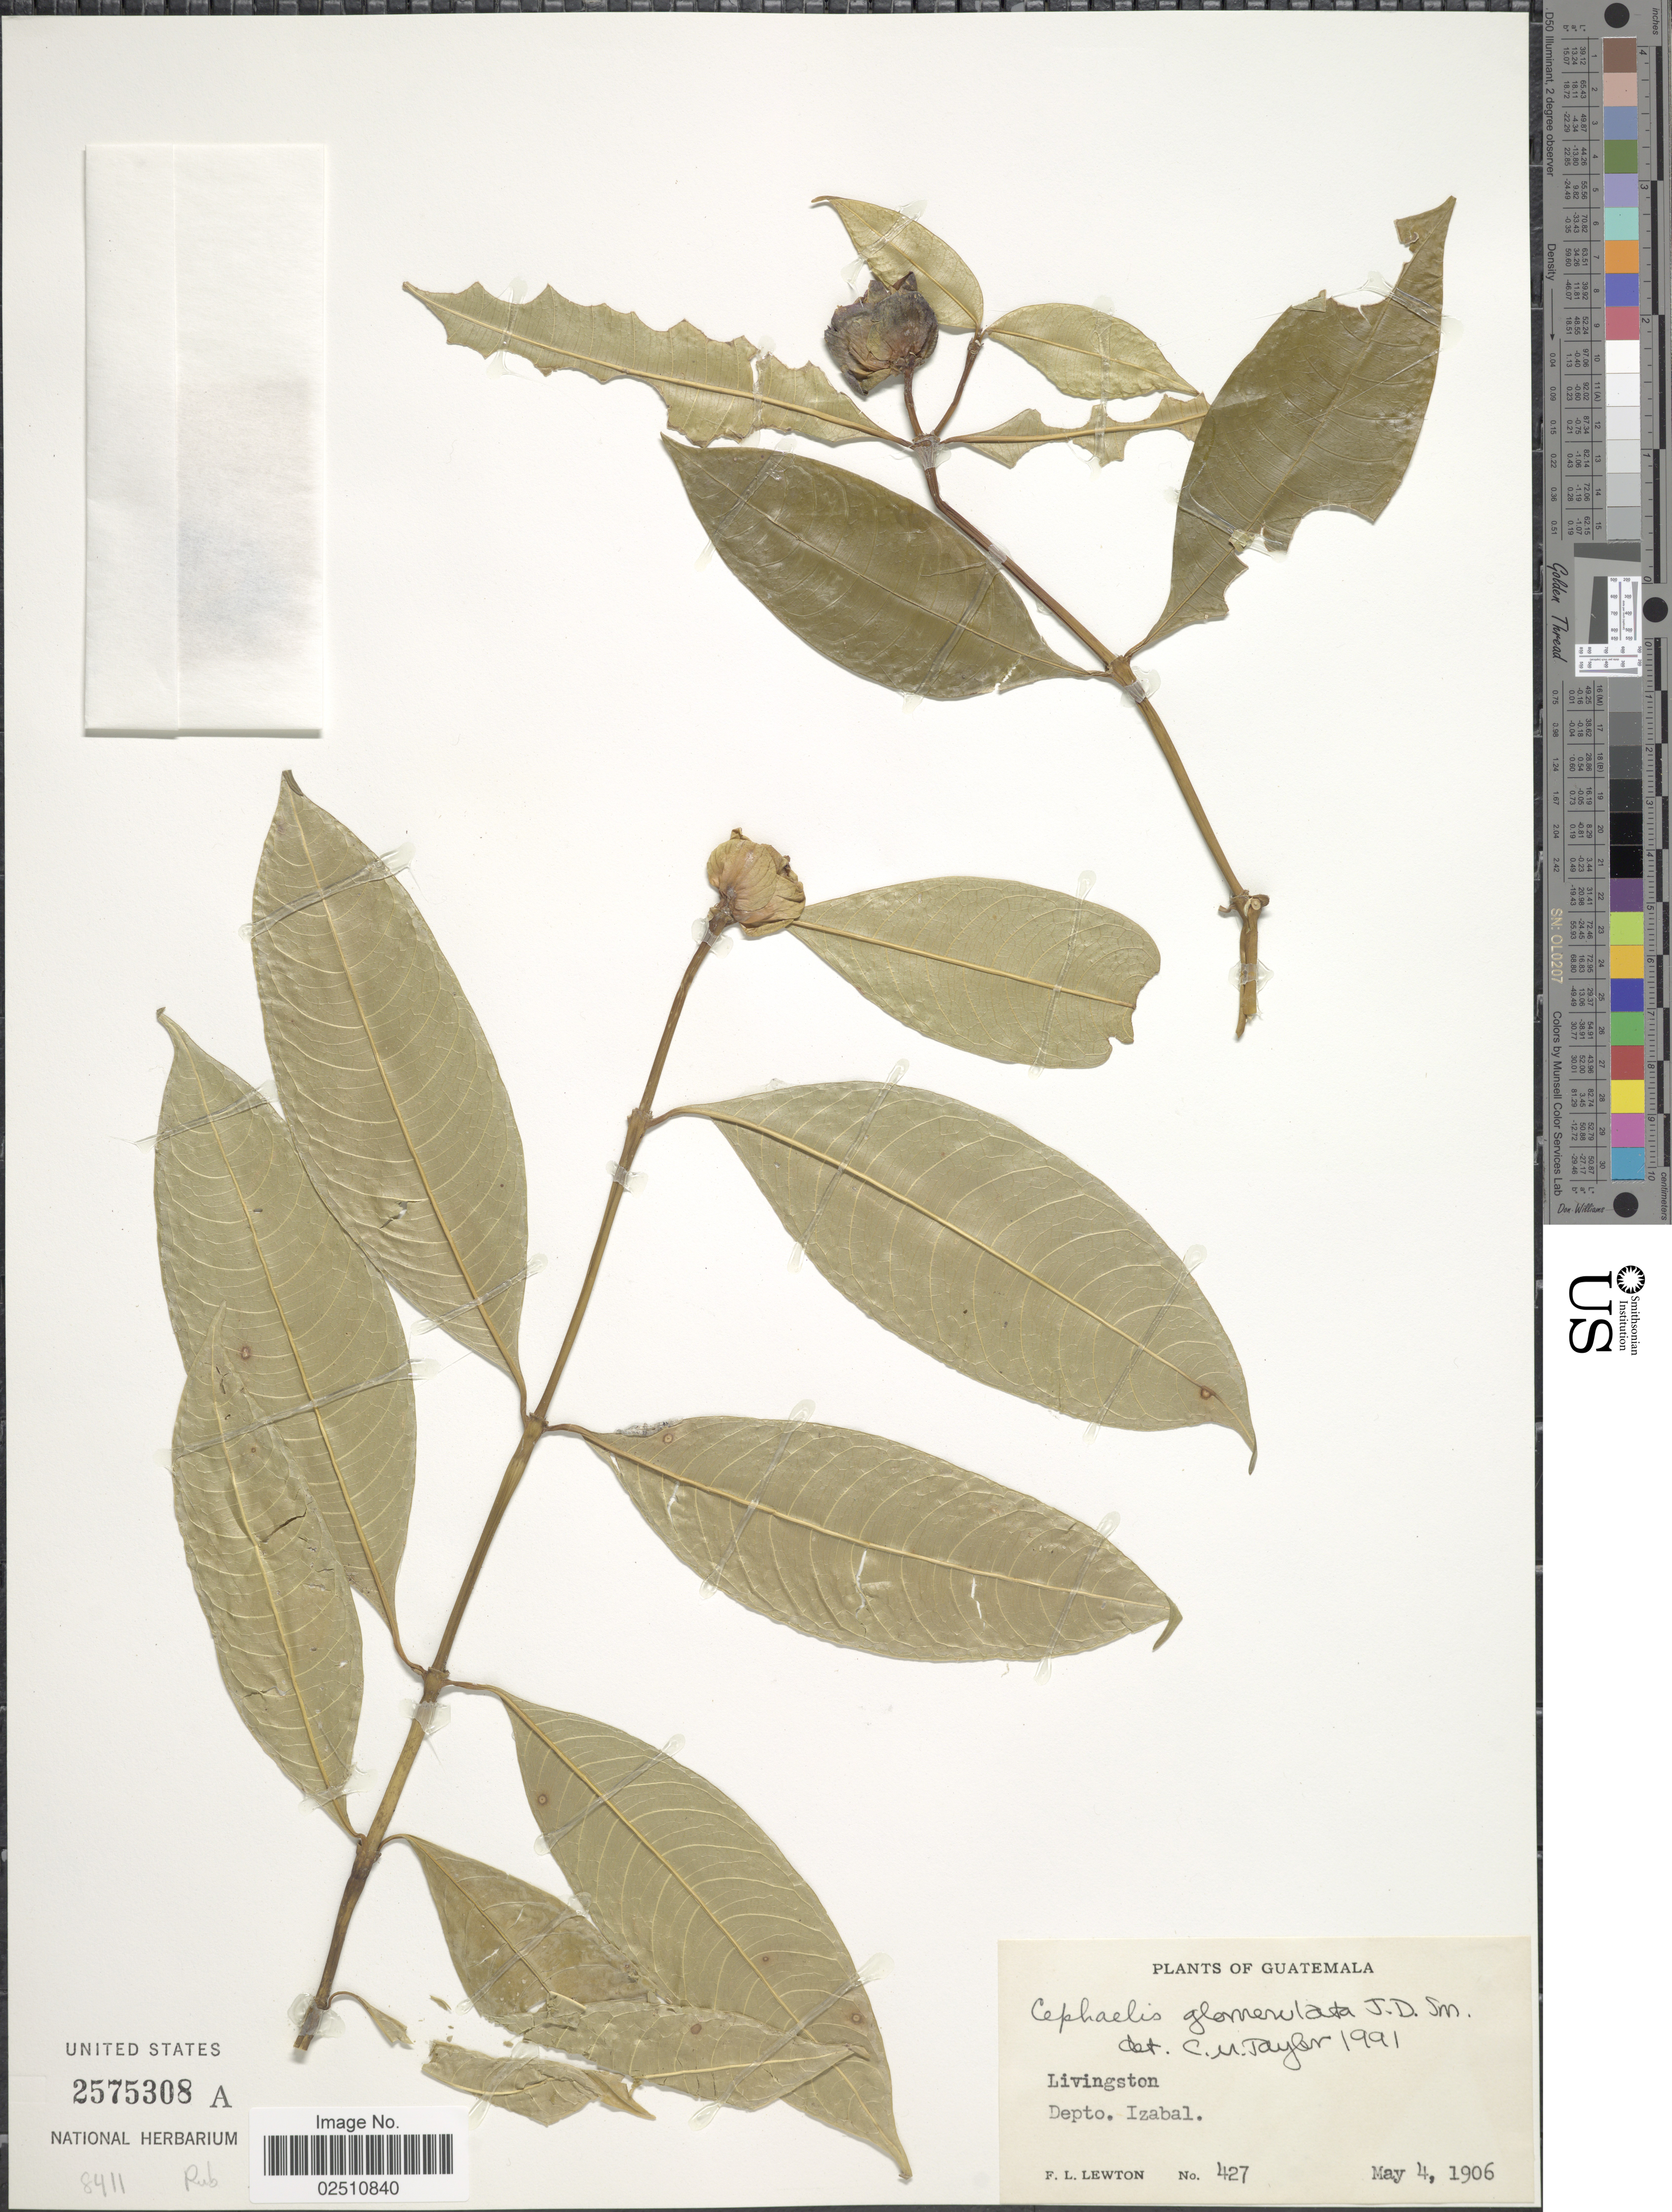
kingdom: Plantae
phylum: Tracheophyta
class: Magnoliopsida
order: Gentianales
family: Rubiaceae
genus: Psychotria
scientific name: Psychotria glomerulata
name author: (Donn. Sm.) Steyerm.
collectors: F. L. Lewton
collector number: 427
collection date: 1906-05-04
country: Guatemala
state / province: Izabal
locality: Livingston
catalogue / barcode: US 2575308A